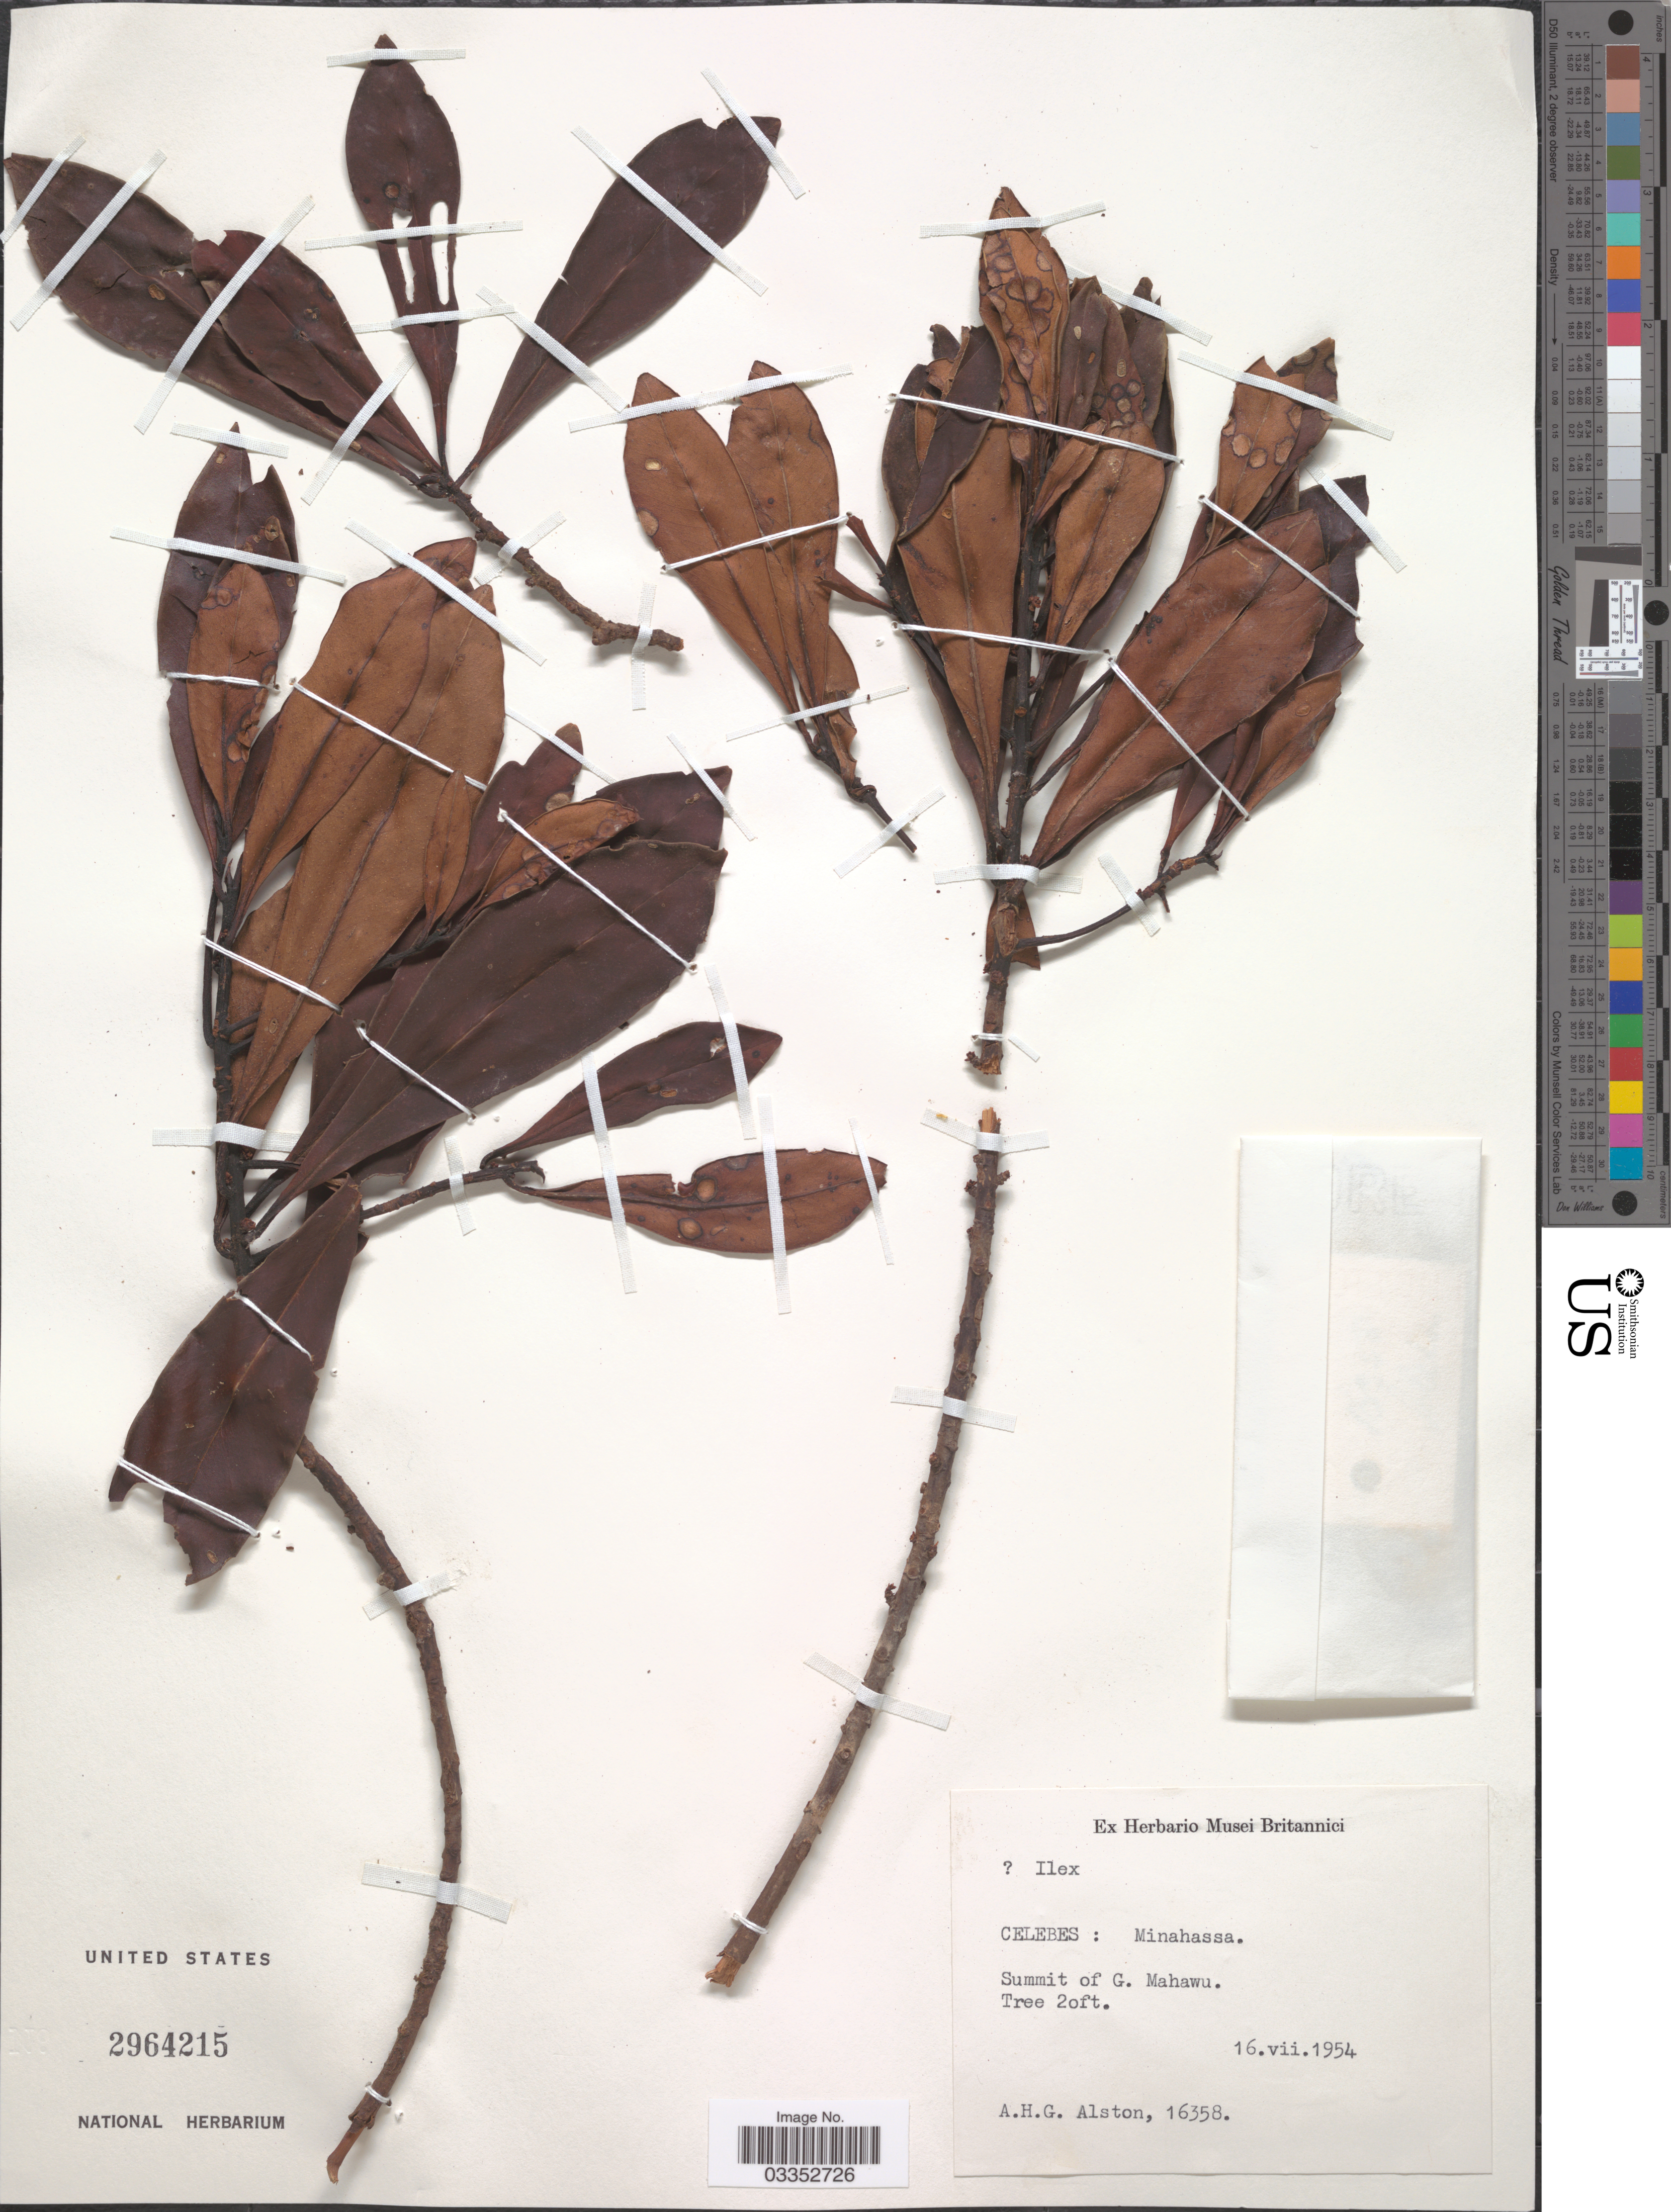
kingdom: Plantae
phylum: Tracheophyta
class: Magnoliopsida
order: Aquifoliales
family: Aquifoliaceae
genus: Ilex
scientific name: Ilex sp.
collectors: A. H. Alston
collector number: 16358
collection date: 1954-07-16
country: Indonesia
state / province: Sulawesi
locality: Celebes: Minahassa. Summit of G. Mahawu.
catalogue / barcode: US 2964215